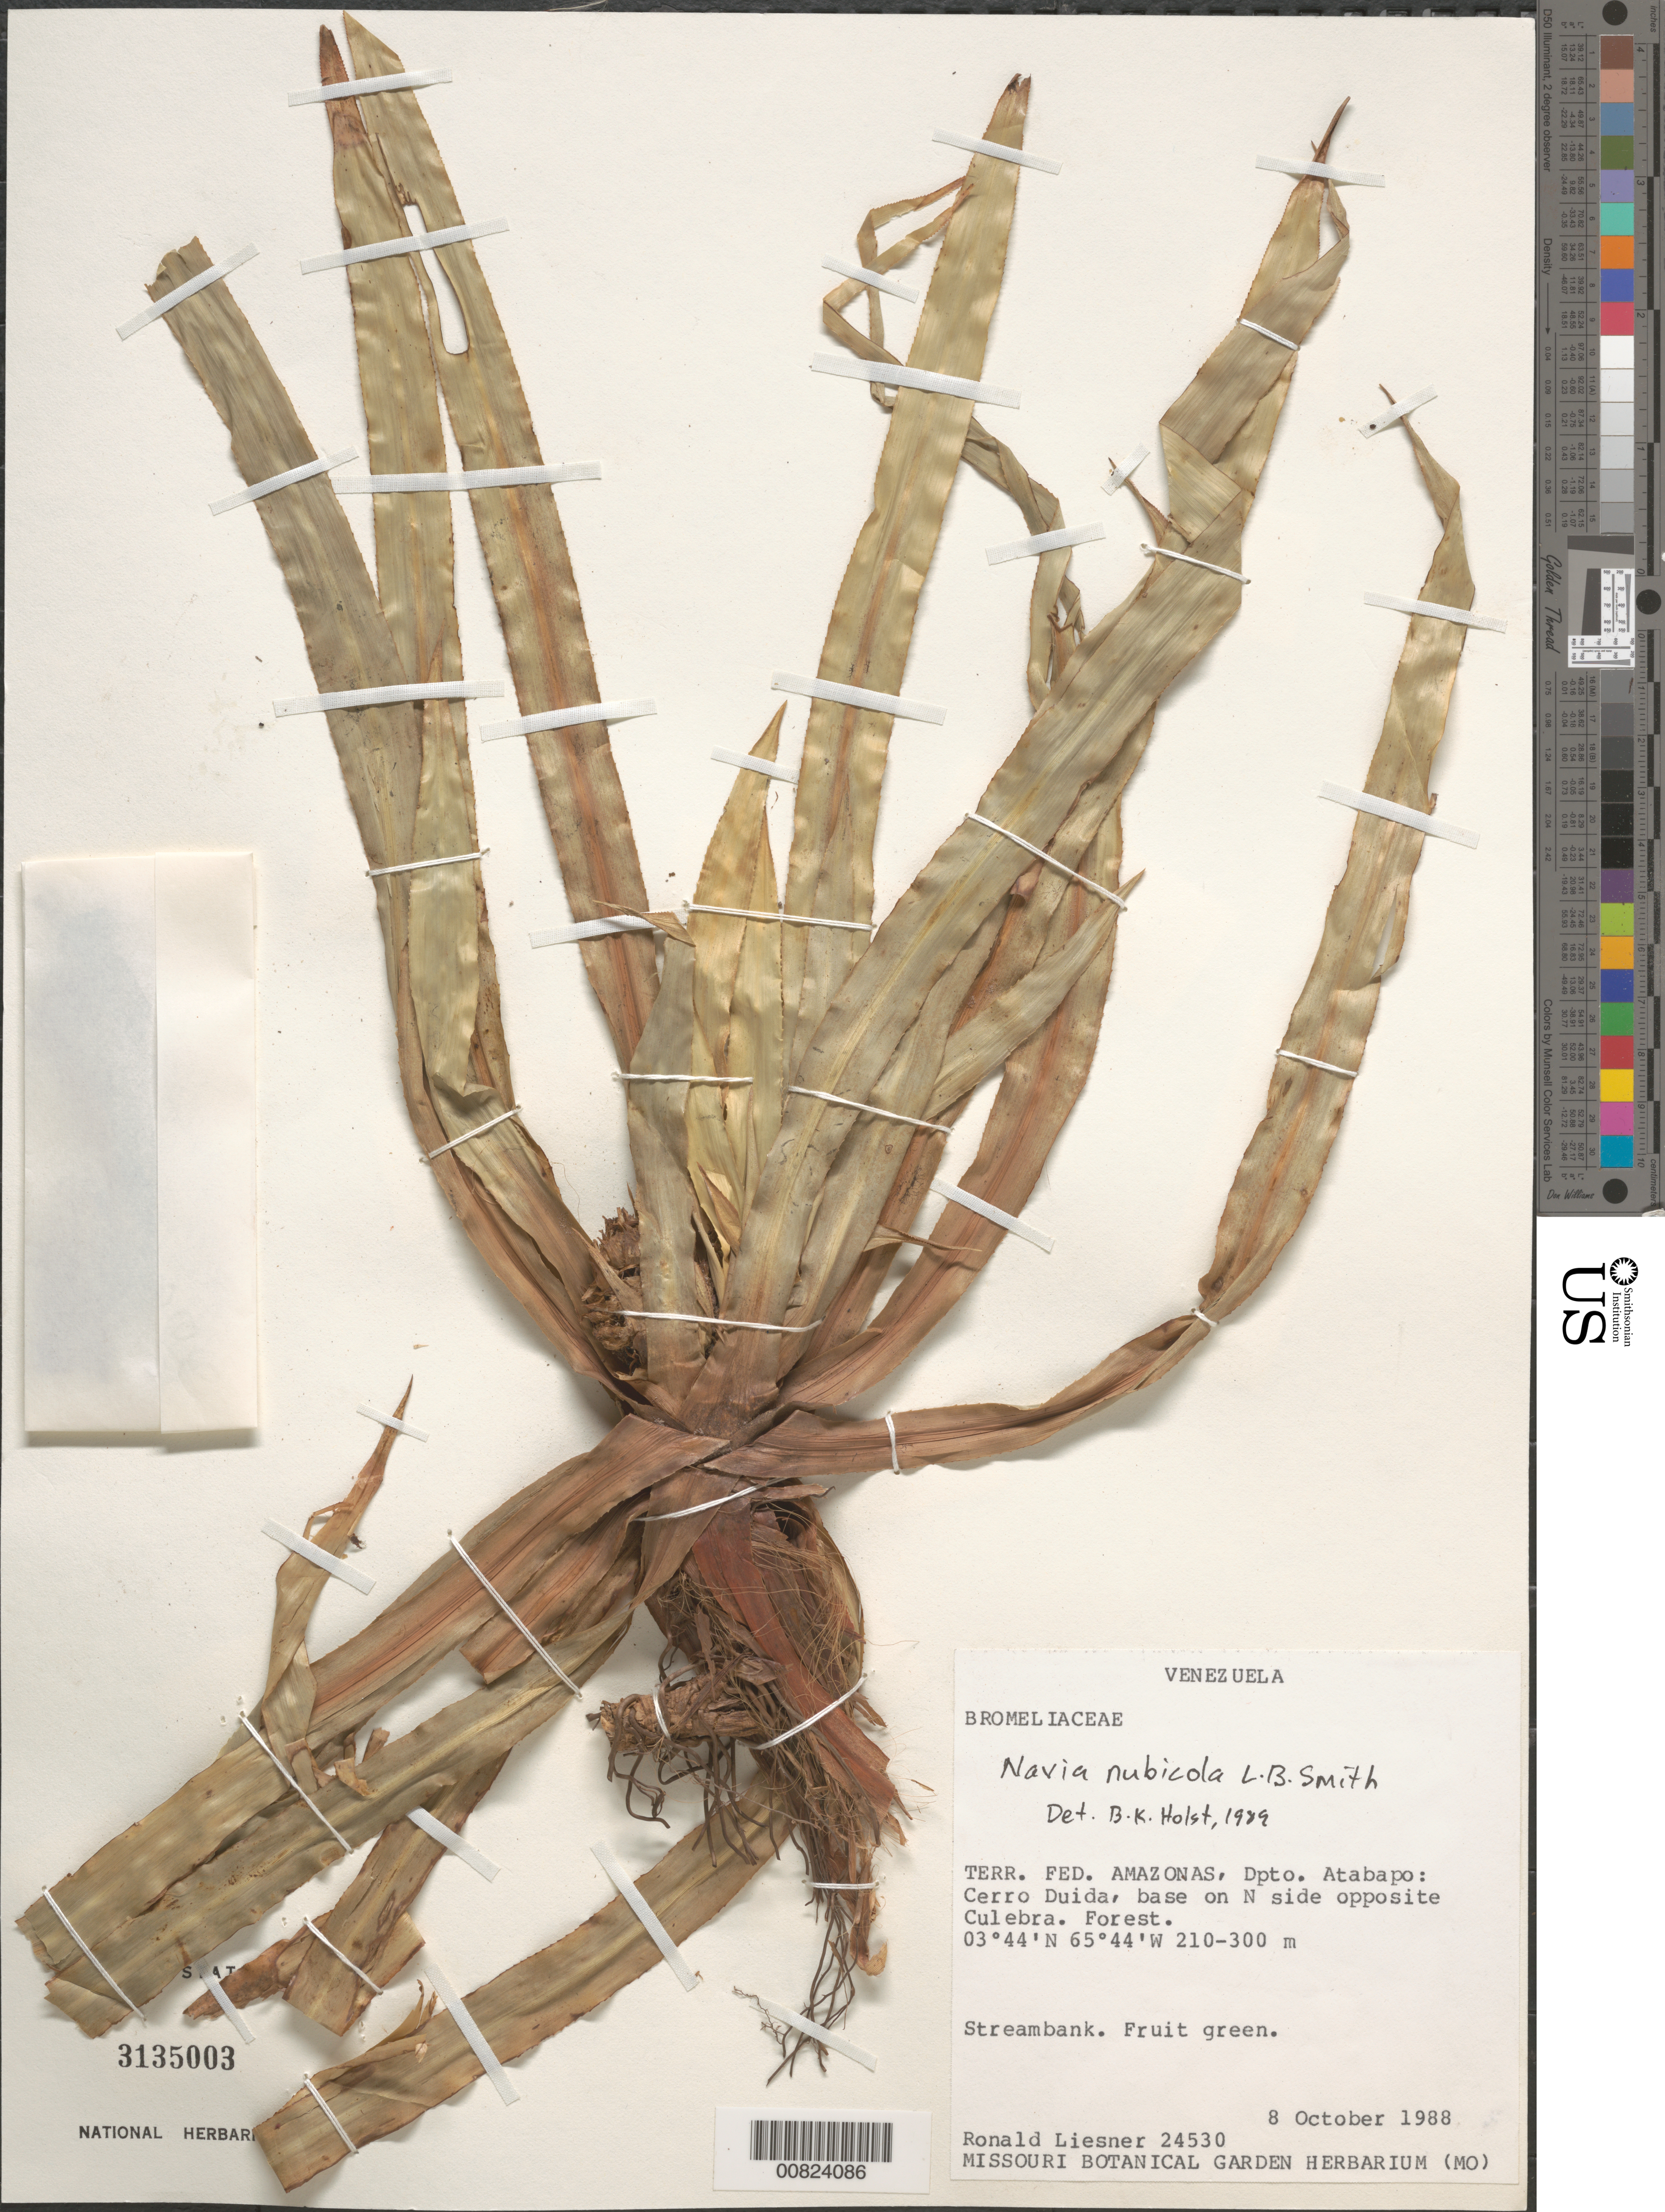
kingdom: Plantae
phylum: Tracheophyta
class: Liliopsida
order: Poales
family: Bromeliaceae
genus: Navia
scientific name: Navia nubicola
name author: L.B. Sm.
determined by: Holst, Bruce K.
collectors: R. L. Liesner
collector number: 24530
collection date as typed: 8-Oct-88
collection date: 1988-10-08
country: Venezuela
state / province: Amazonas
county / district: Atabapo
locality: Cerro Duida, opposite Culebra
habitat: Forest; streambank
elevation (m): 210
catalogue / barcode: US 3135003